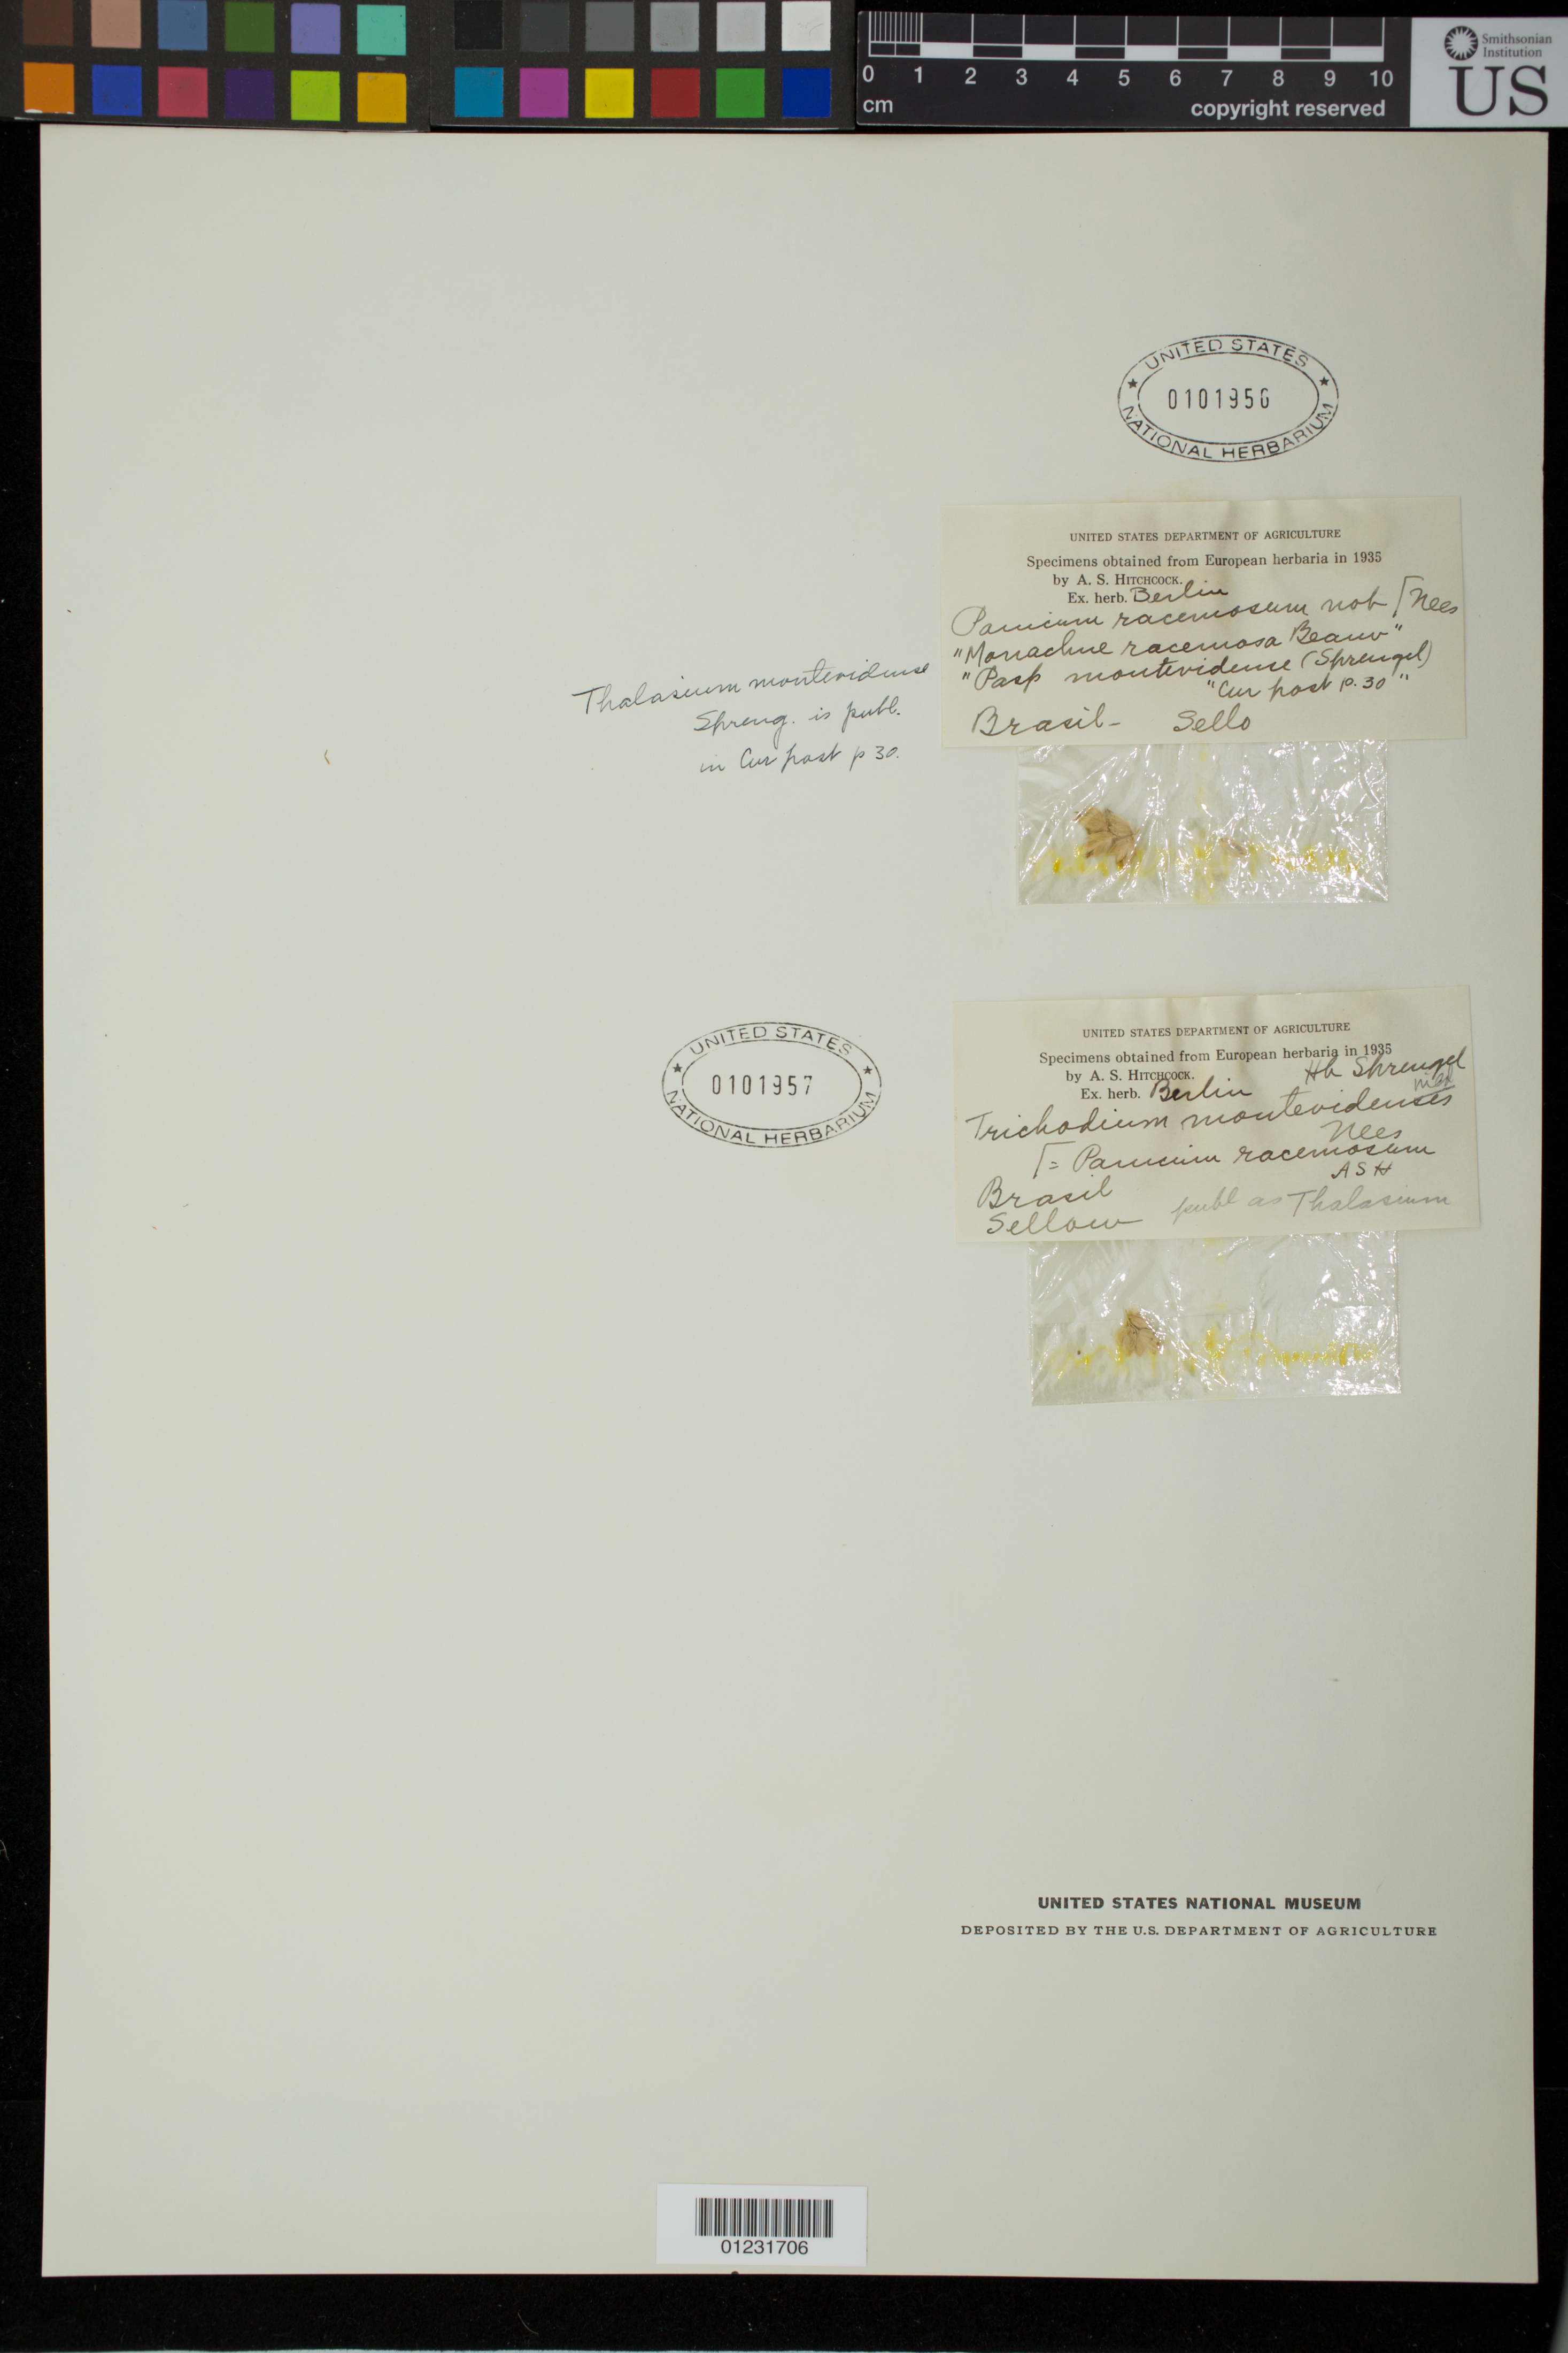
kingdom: Plantae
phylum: Tracheophyta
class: Liliopsida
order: Poales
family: Poaceae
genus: Thalasium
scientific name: Thalasium montevidense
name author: Spreng.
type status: Type Collection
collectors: F. Sello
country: Brazil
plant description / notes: Fragmentary material of type specimen ex herb. Berlin.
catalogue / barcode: US 101957